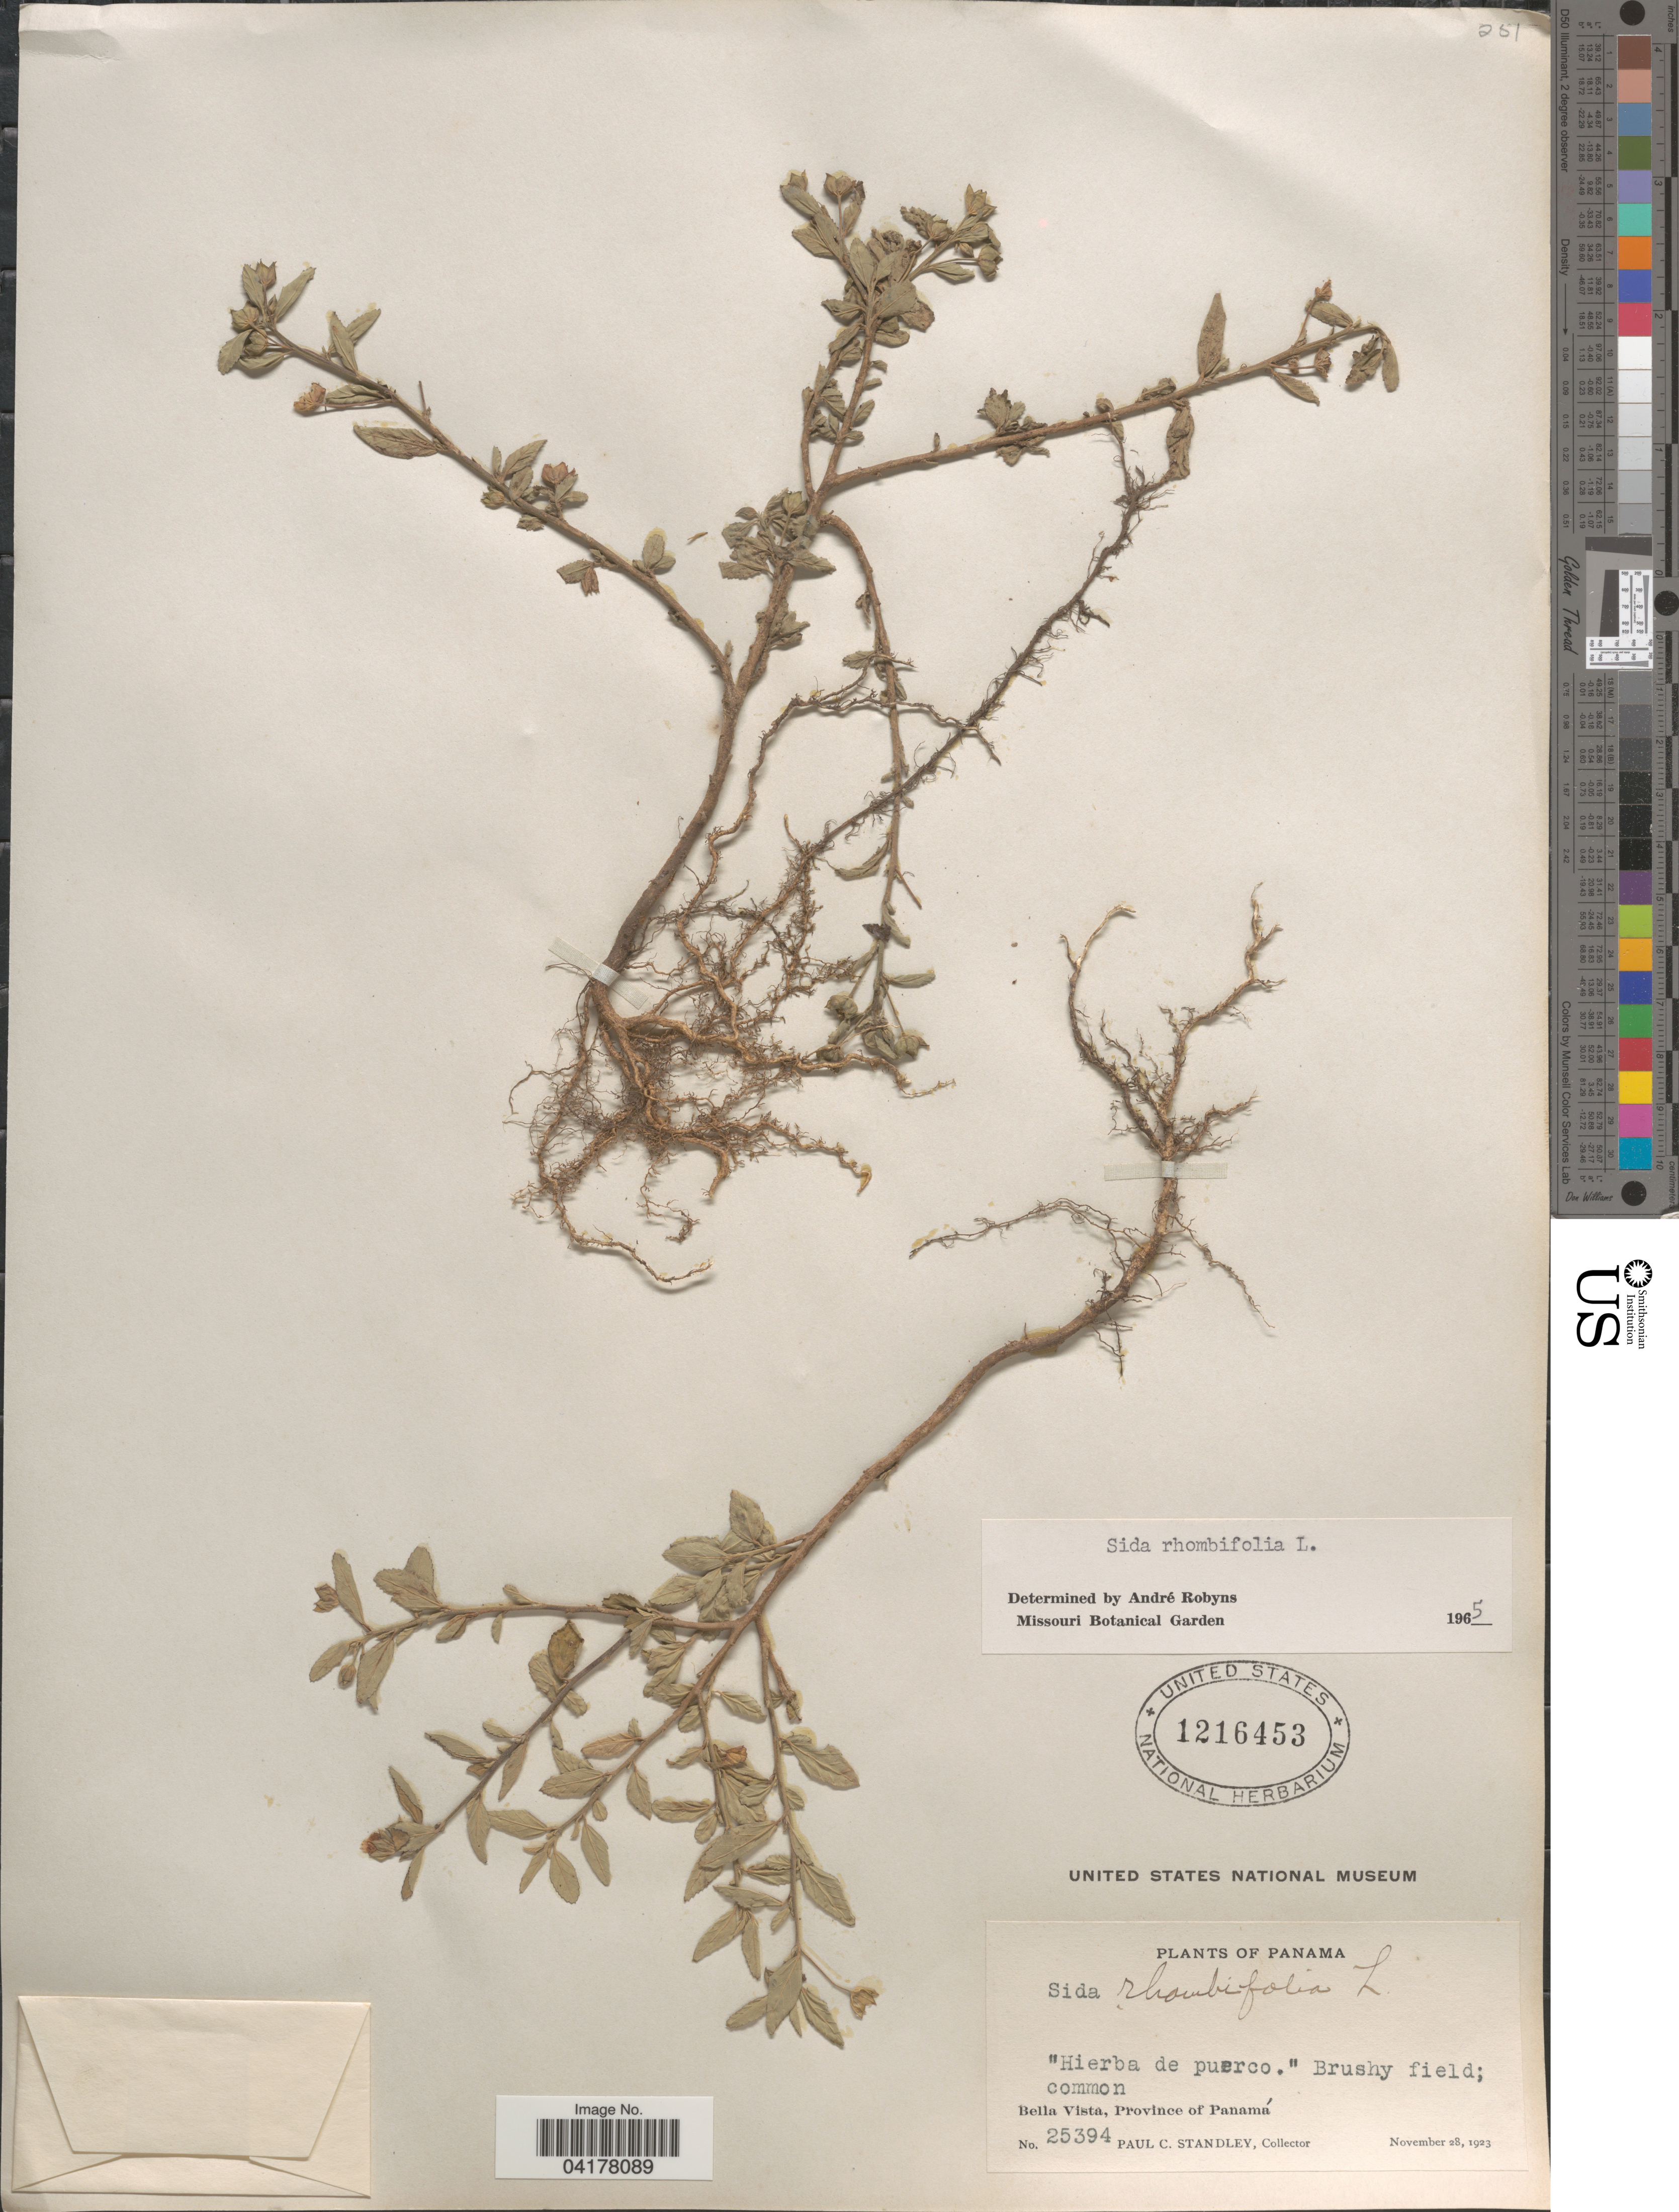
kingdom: Plantae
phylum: Tracheophyta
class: Magnoliopsida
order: Malvales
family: Malvaceae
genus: Sida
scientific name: Sida rhombifolia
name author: L.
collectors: P. C. Standley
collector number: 25394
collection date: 1923-11-28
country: Panama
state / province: Panamá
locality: Bella Vista.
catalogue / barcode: US 1216453